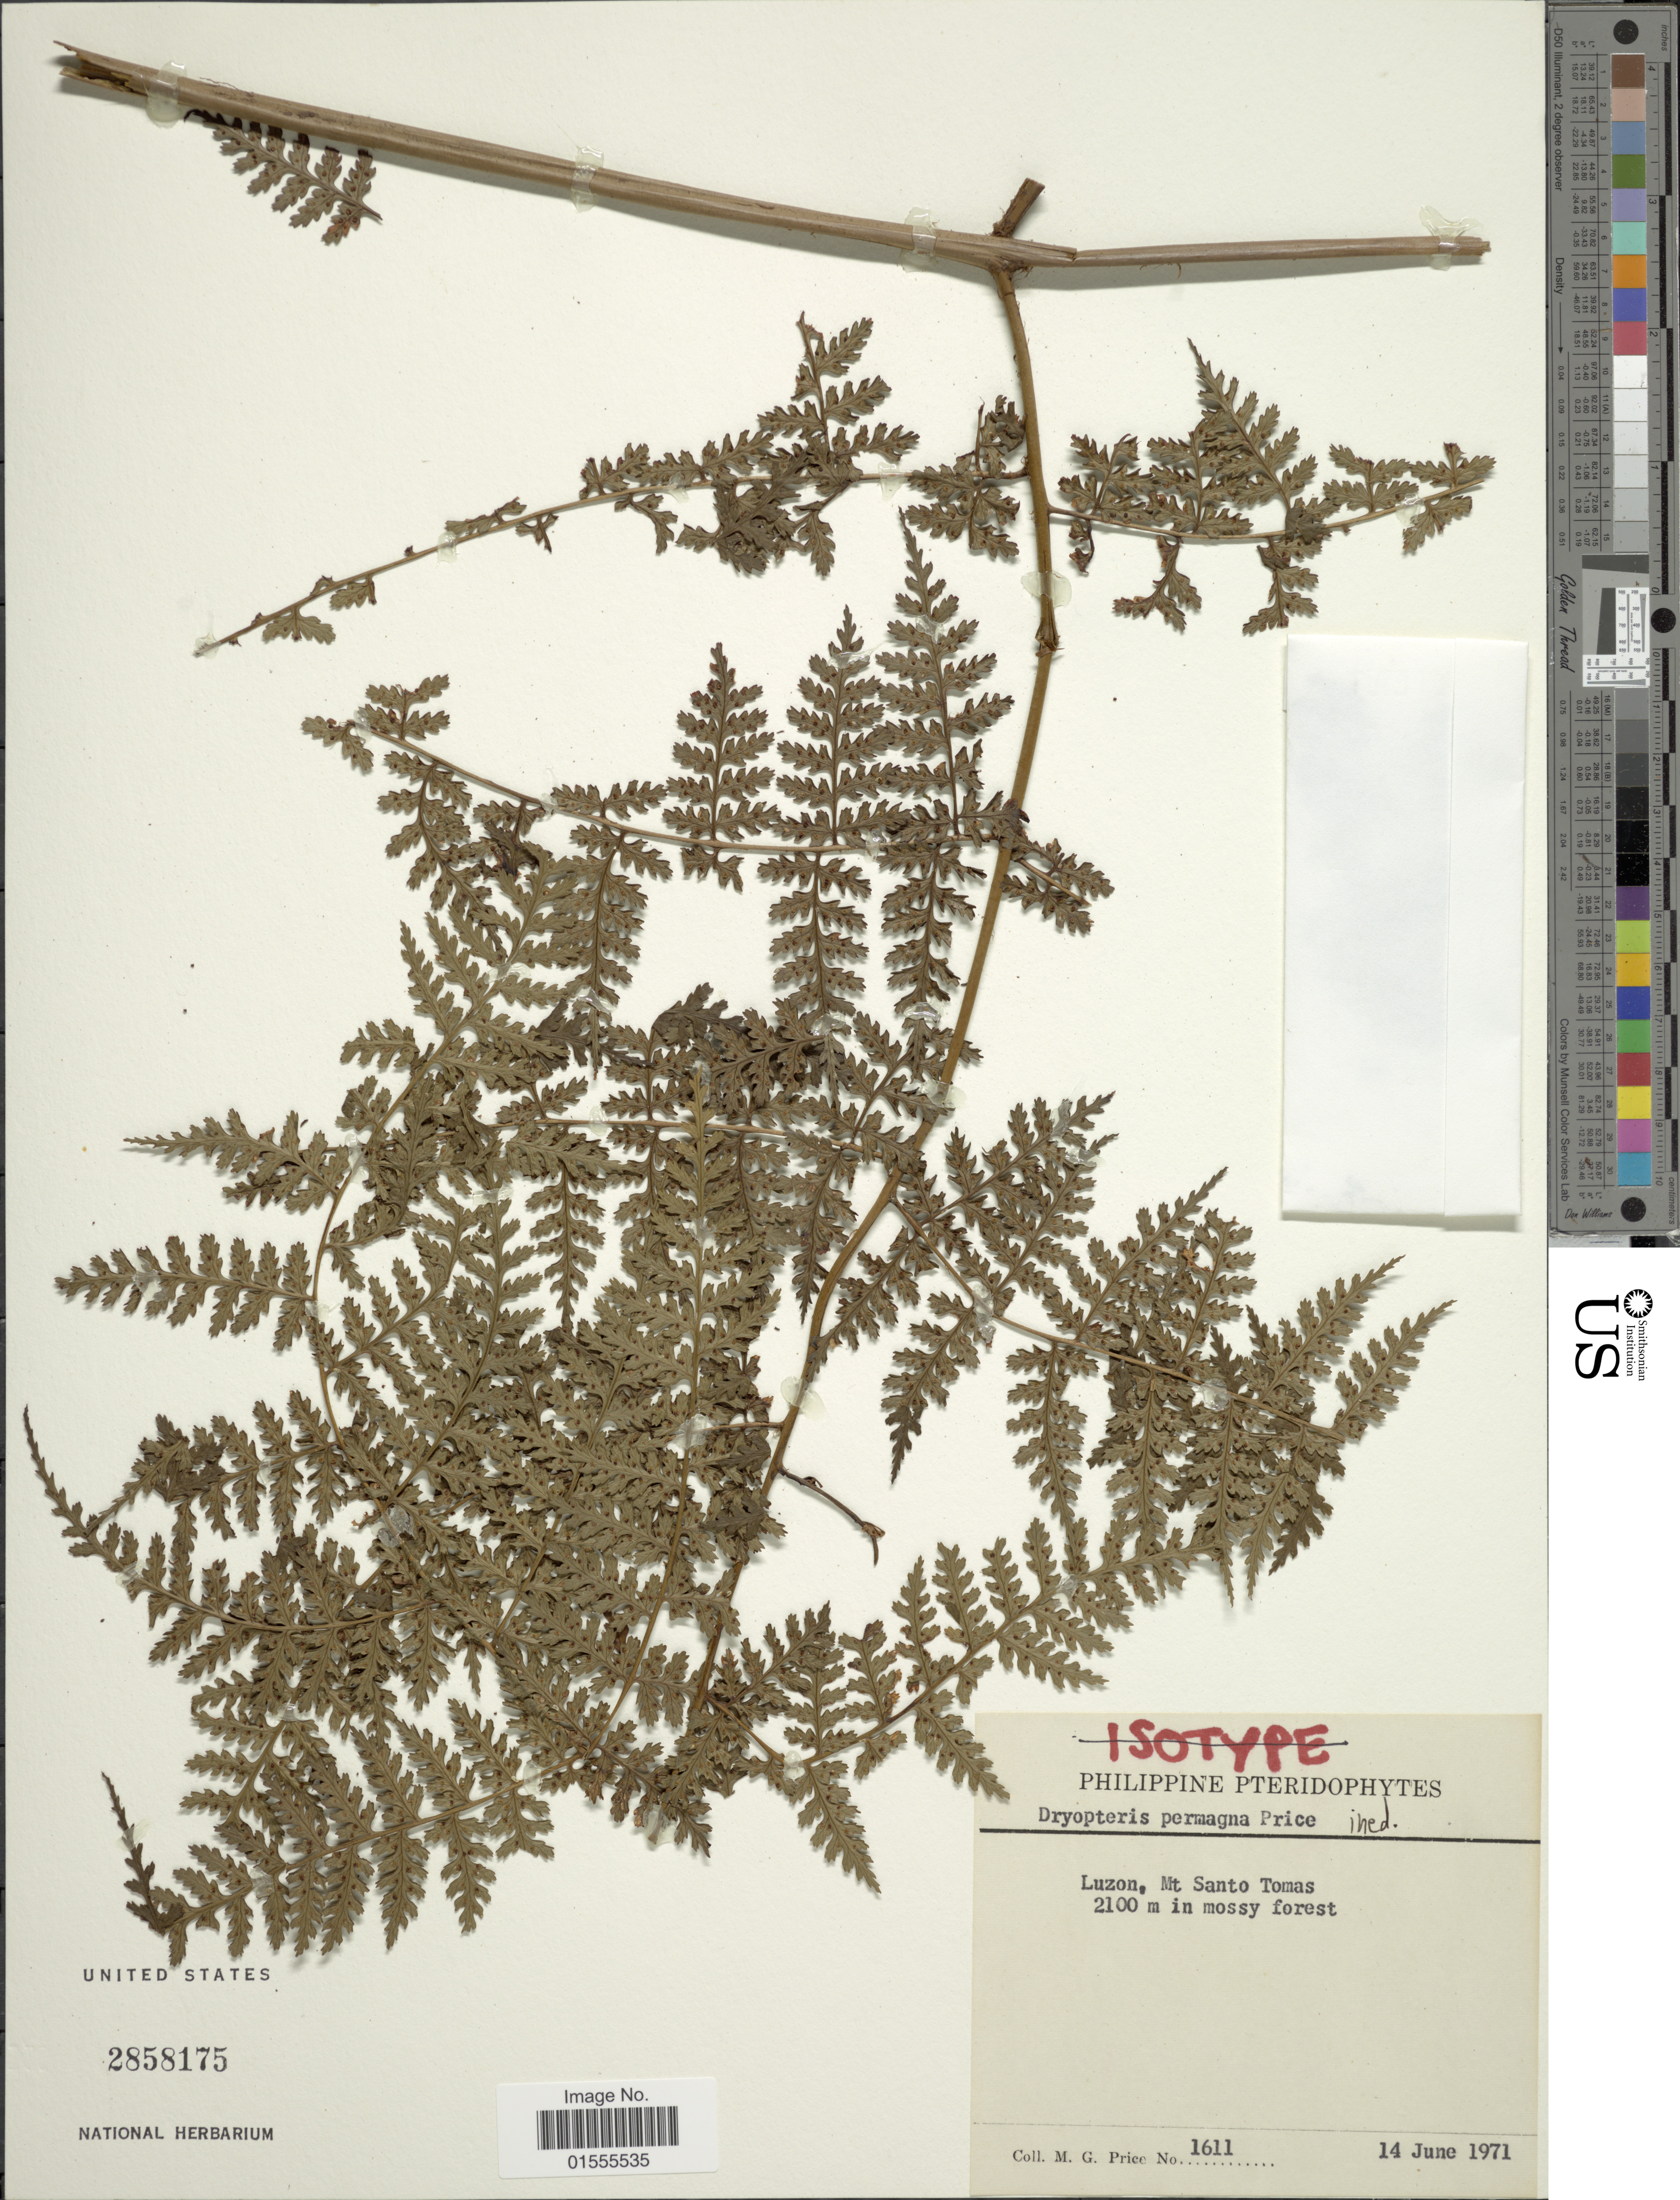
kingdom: Plantae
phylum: Tracheophyta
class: Polypodiopsida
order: Polypodiales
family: Dryopteridaceae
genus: Dryopteris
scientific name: Dryopteris sp.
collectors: M. G. Price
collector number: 1611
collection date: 1971-06-14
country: Philippines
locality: Luzon, Mt Santo Tomas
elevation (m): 2100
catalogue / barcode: US 2858175